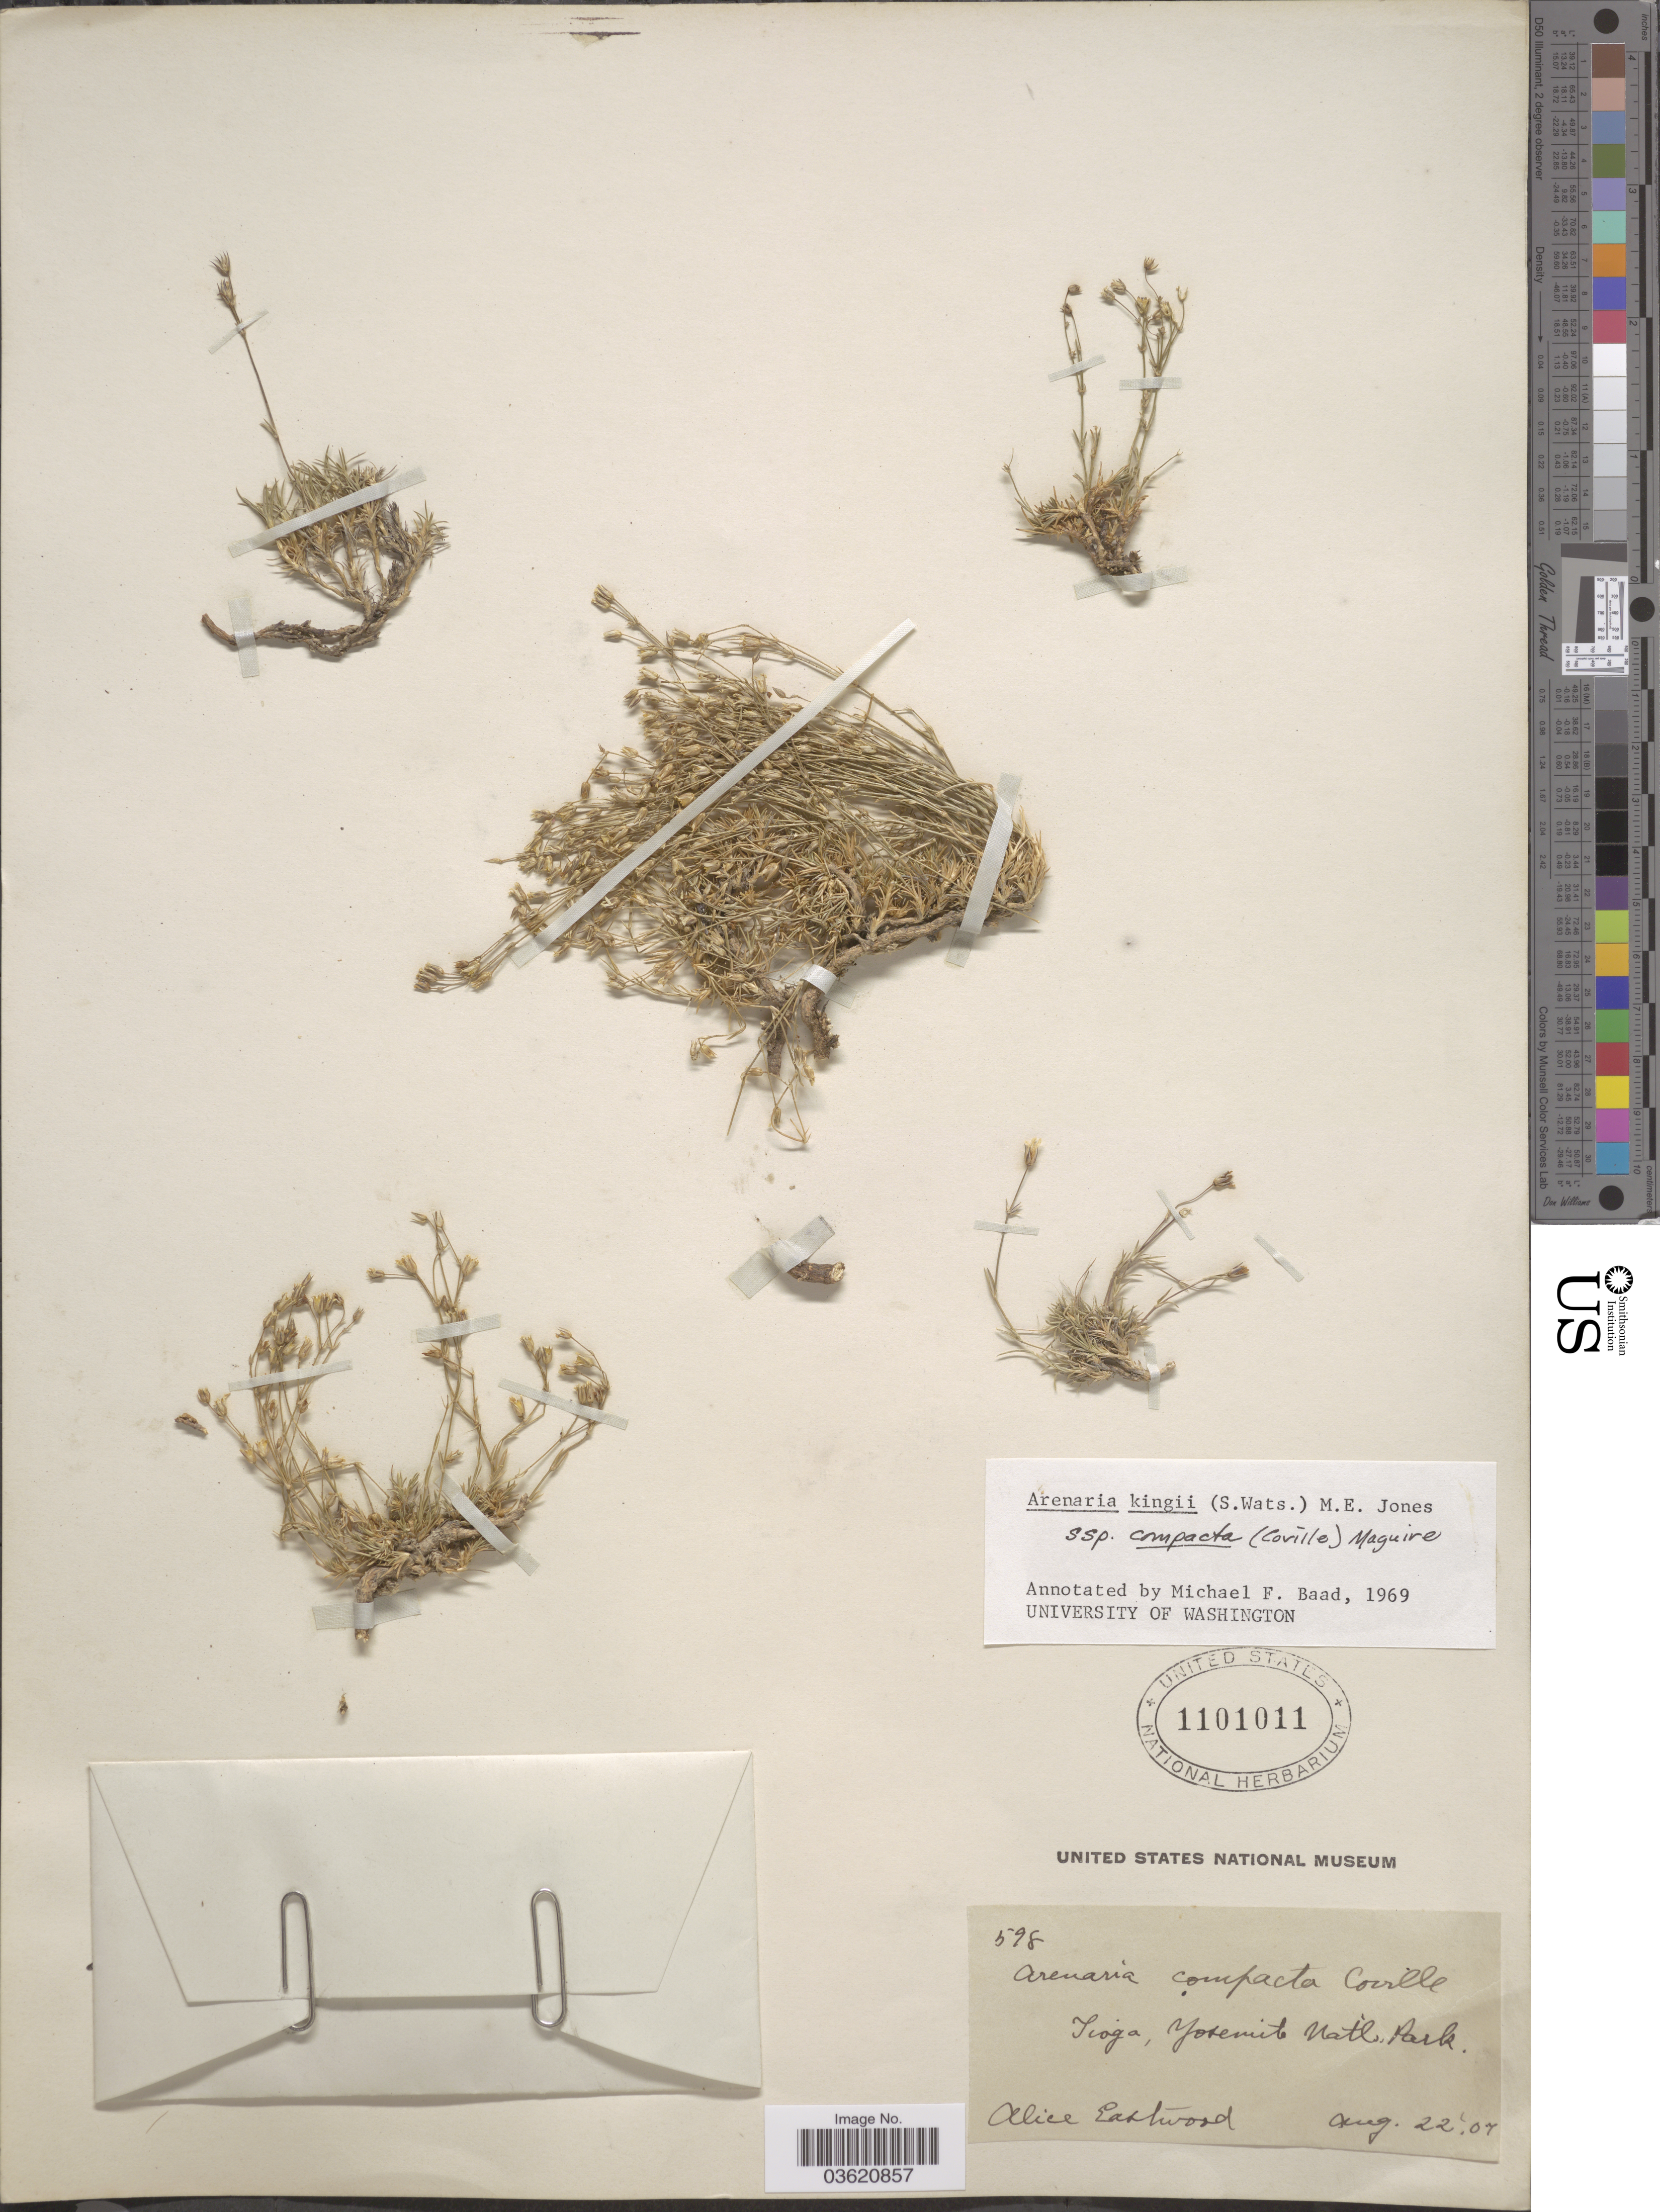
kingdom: Plantae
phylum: Tracheophyta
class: Magnoliopsida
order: Caryophyllales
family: Caryophyllaceae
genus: Eremogone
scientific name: Eremogone kingii var. compacta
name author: (Coville) N.H. Holmgren & P.K. Holmgren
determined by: U.S. National Herbarium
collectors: A. Eastwood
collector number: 598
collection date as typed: Transcribed d/m/y: 22/8/7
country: United States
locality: Tioga, Yosemite Nat'l Park.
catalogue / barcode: US 1101011